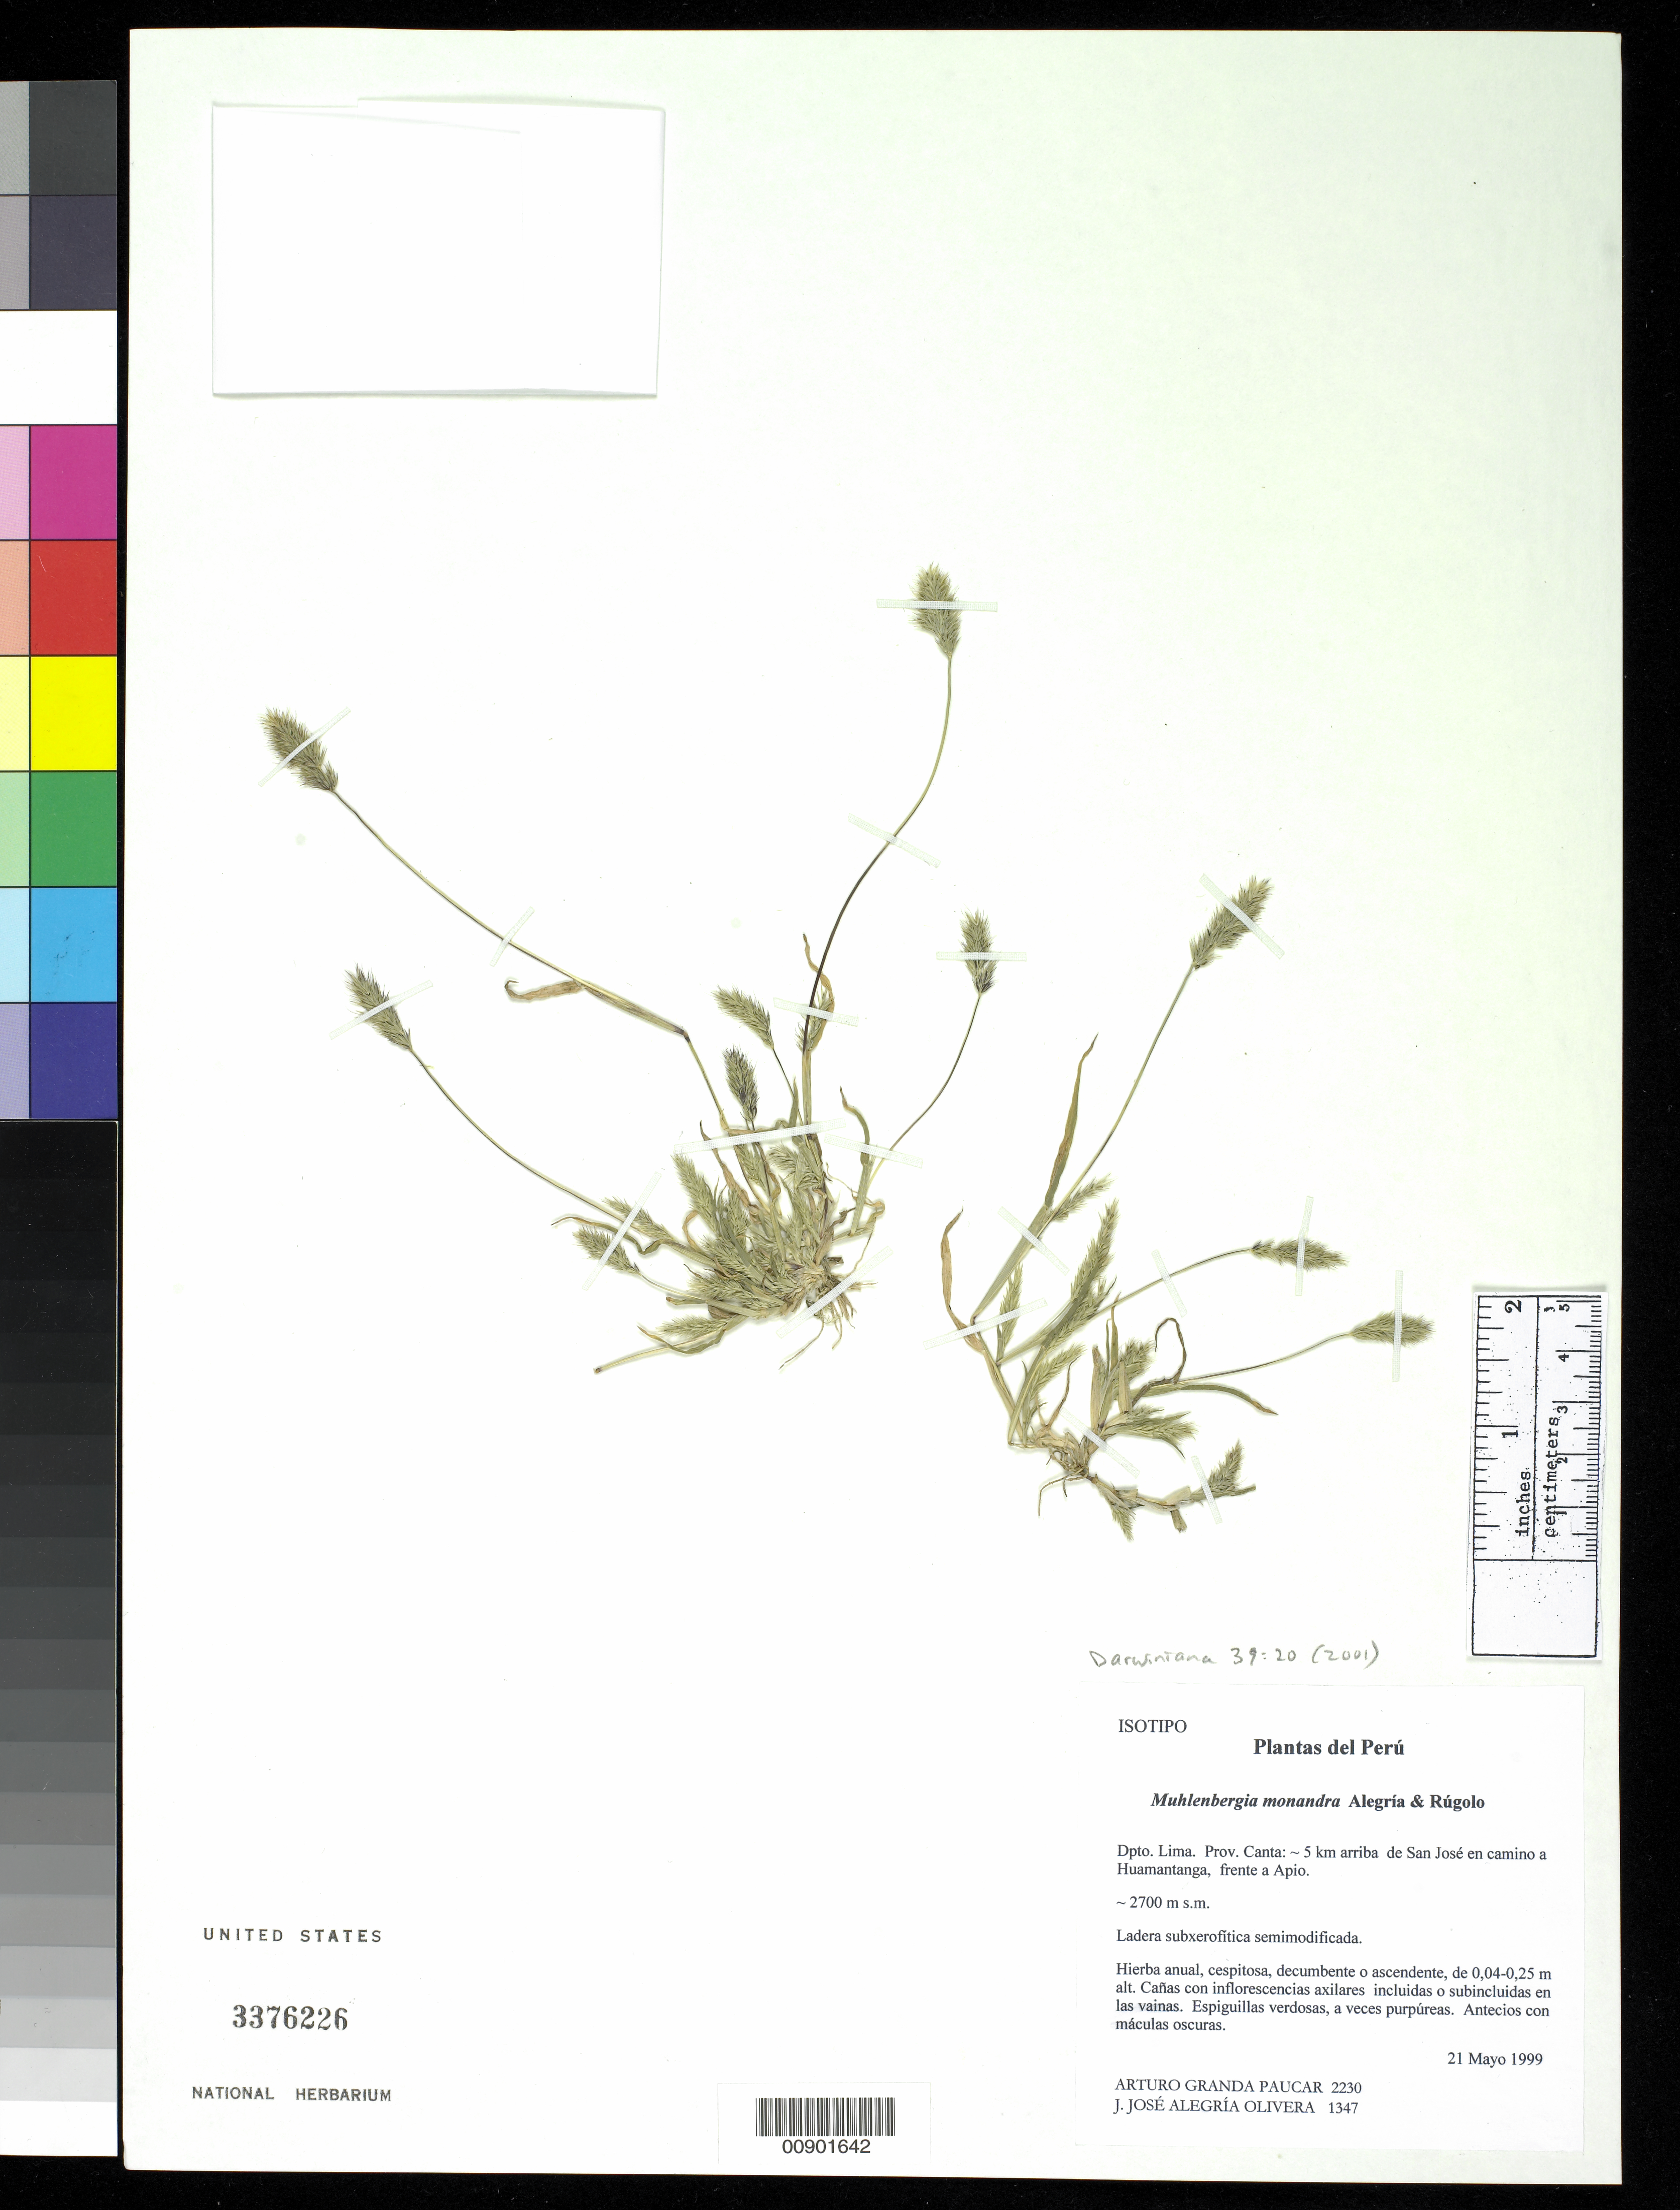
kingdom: Plantae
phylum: Tracheophyta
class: Liliopsida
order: Poales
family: Poaceae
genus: Muhlenbergia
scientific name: Muhlenbergia monandra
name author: Alegría & Rúgolo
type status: Isotype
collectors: A. Granda Paucar & J. Alegría Olivera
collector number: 2230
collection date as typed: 21 May 1999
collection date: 1999-05-21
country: Peru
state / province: Lima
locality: Dpto. Lima. Prov. Canta: ~5 km arriba de San José en camino a Huamantanga, frente a Apio.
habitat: Ladera subxerofítica semimodificada.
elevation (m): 2700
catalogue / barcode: US 3376226